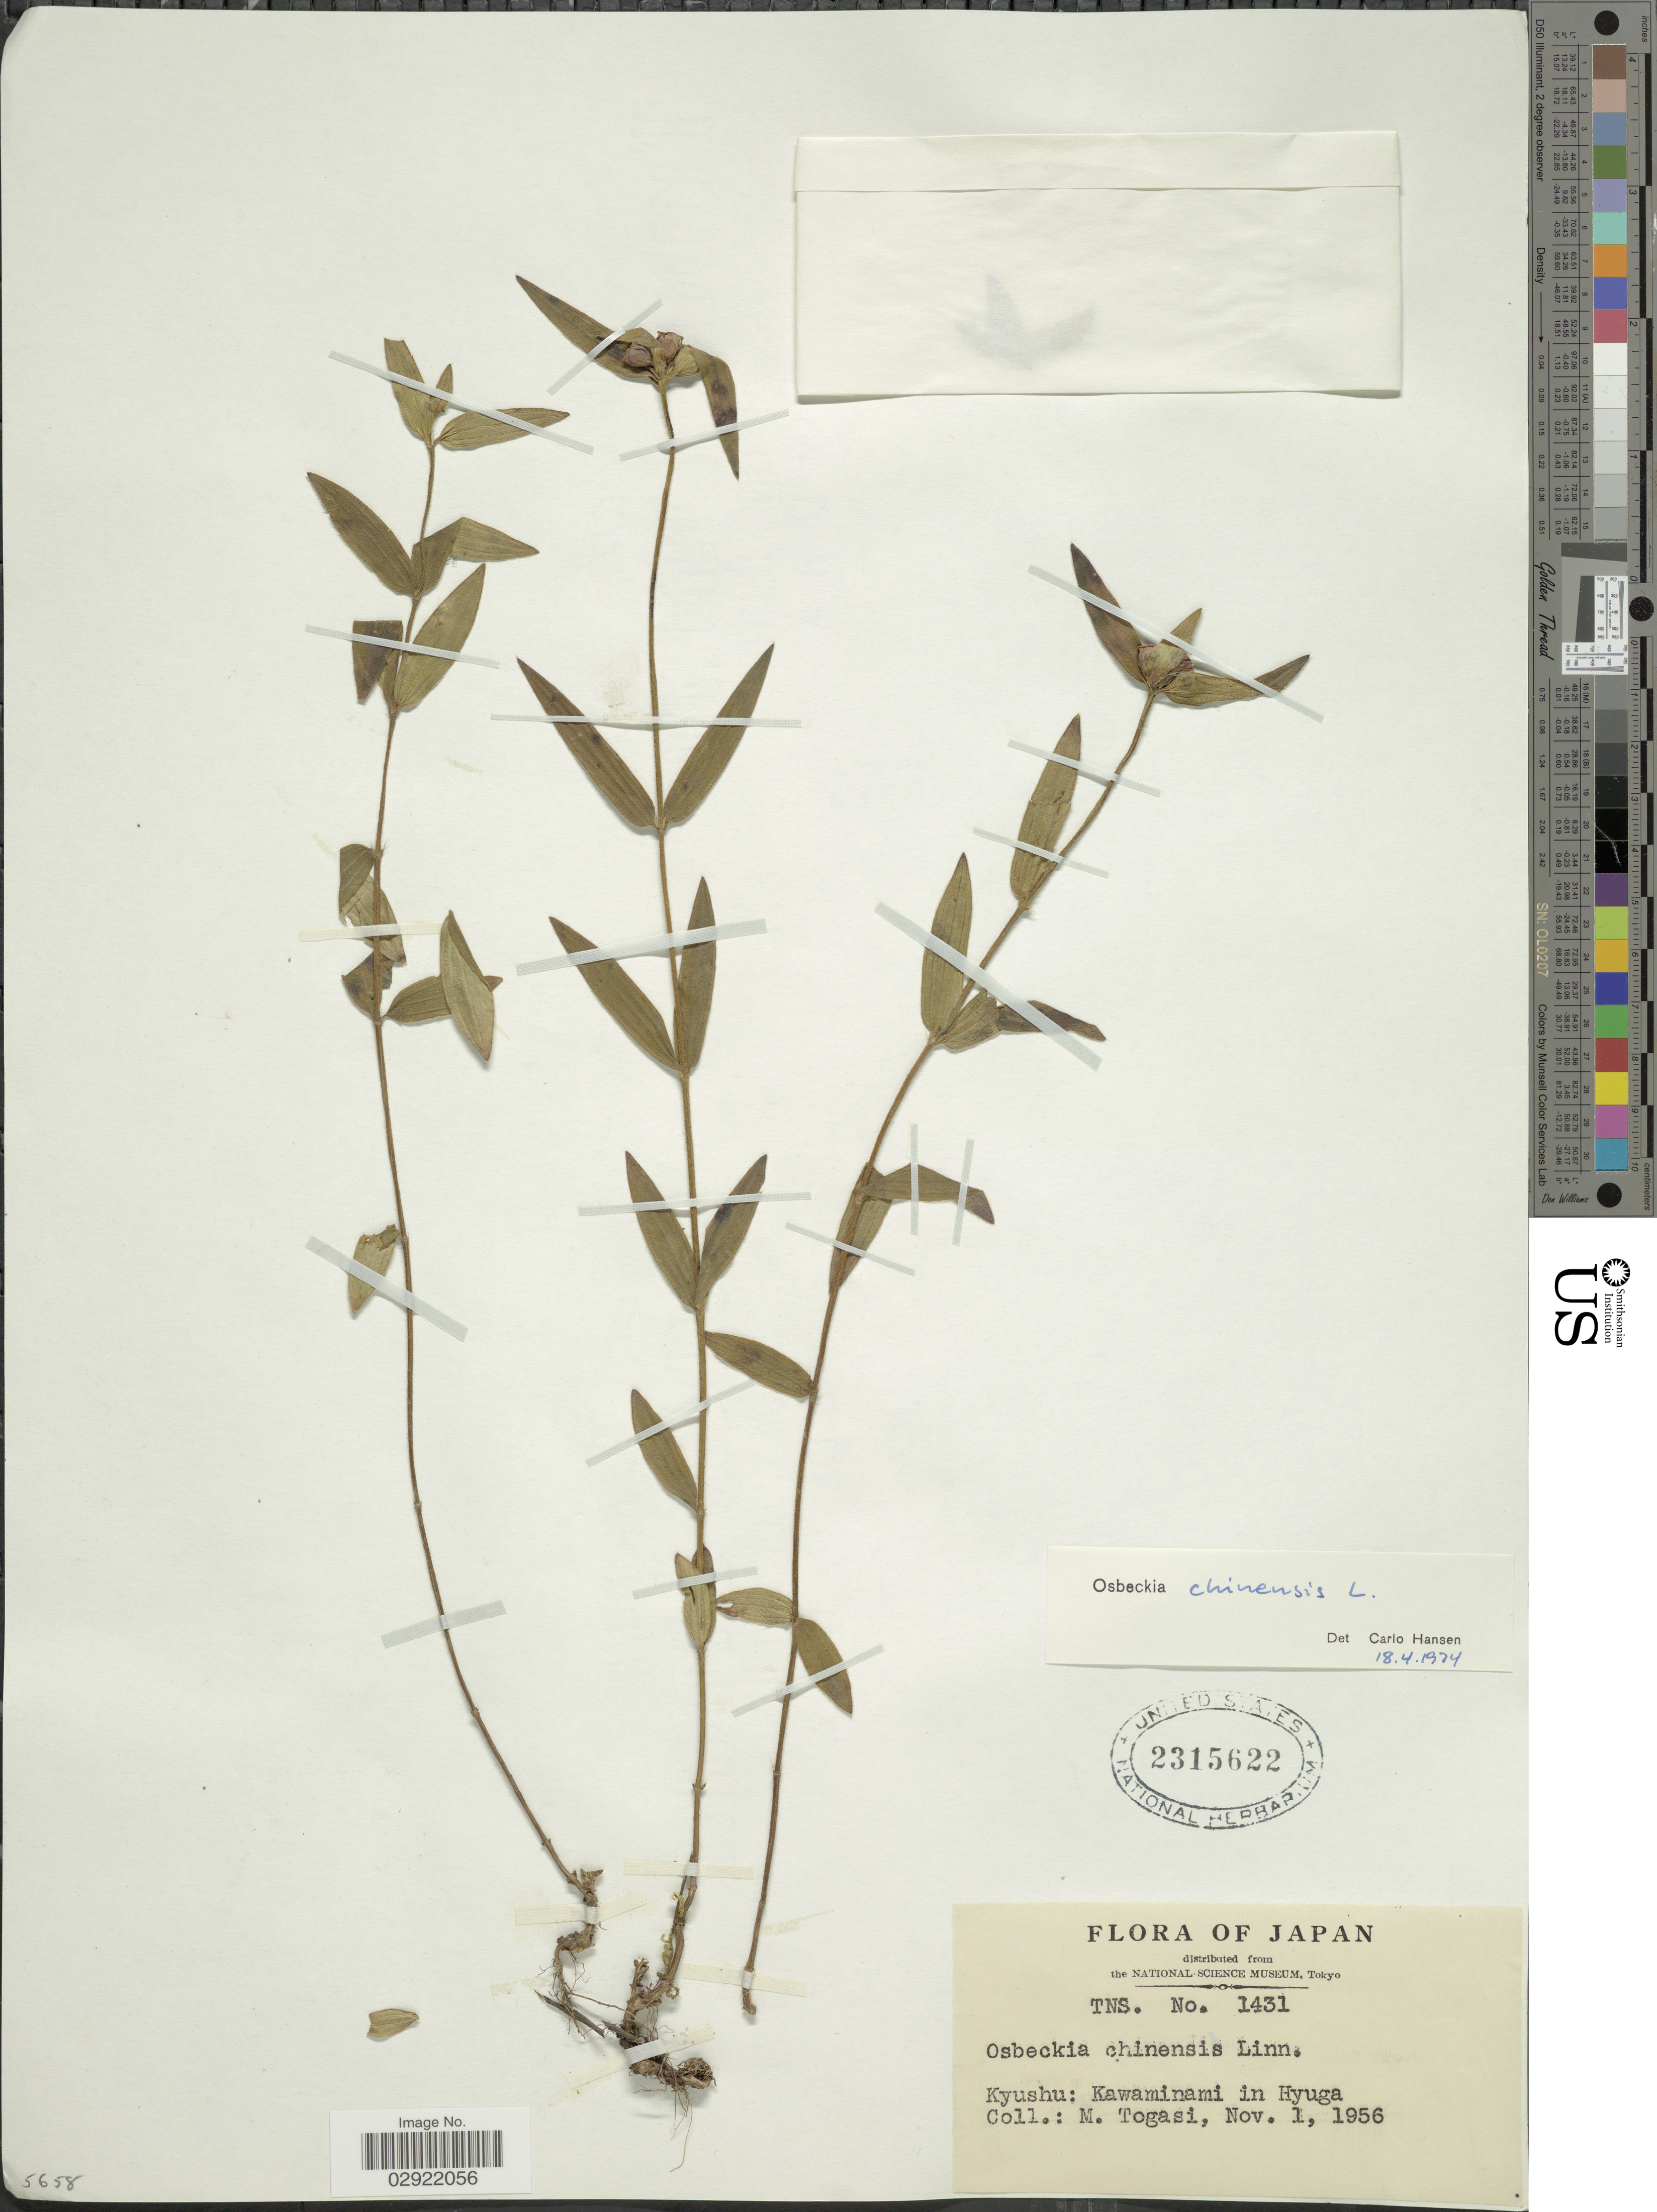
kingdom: Plantae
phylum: Tracheophyta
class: Magnoliopsida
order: Myrtales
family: Melastomataceae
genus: Osbeckia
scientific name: Osbeckia chinensis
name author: L.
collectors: M. Togasi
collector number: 1431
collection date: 1956-11-01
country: Japan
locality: Kyushu: Kawaminami in Hyuga.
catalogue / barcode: US 2315622